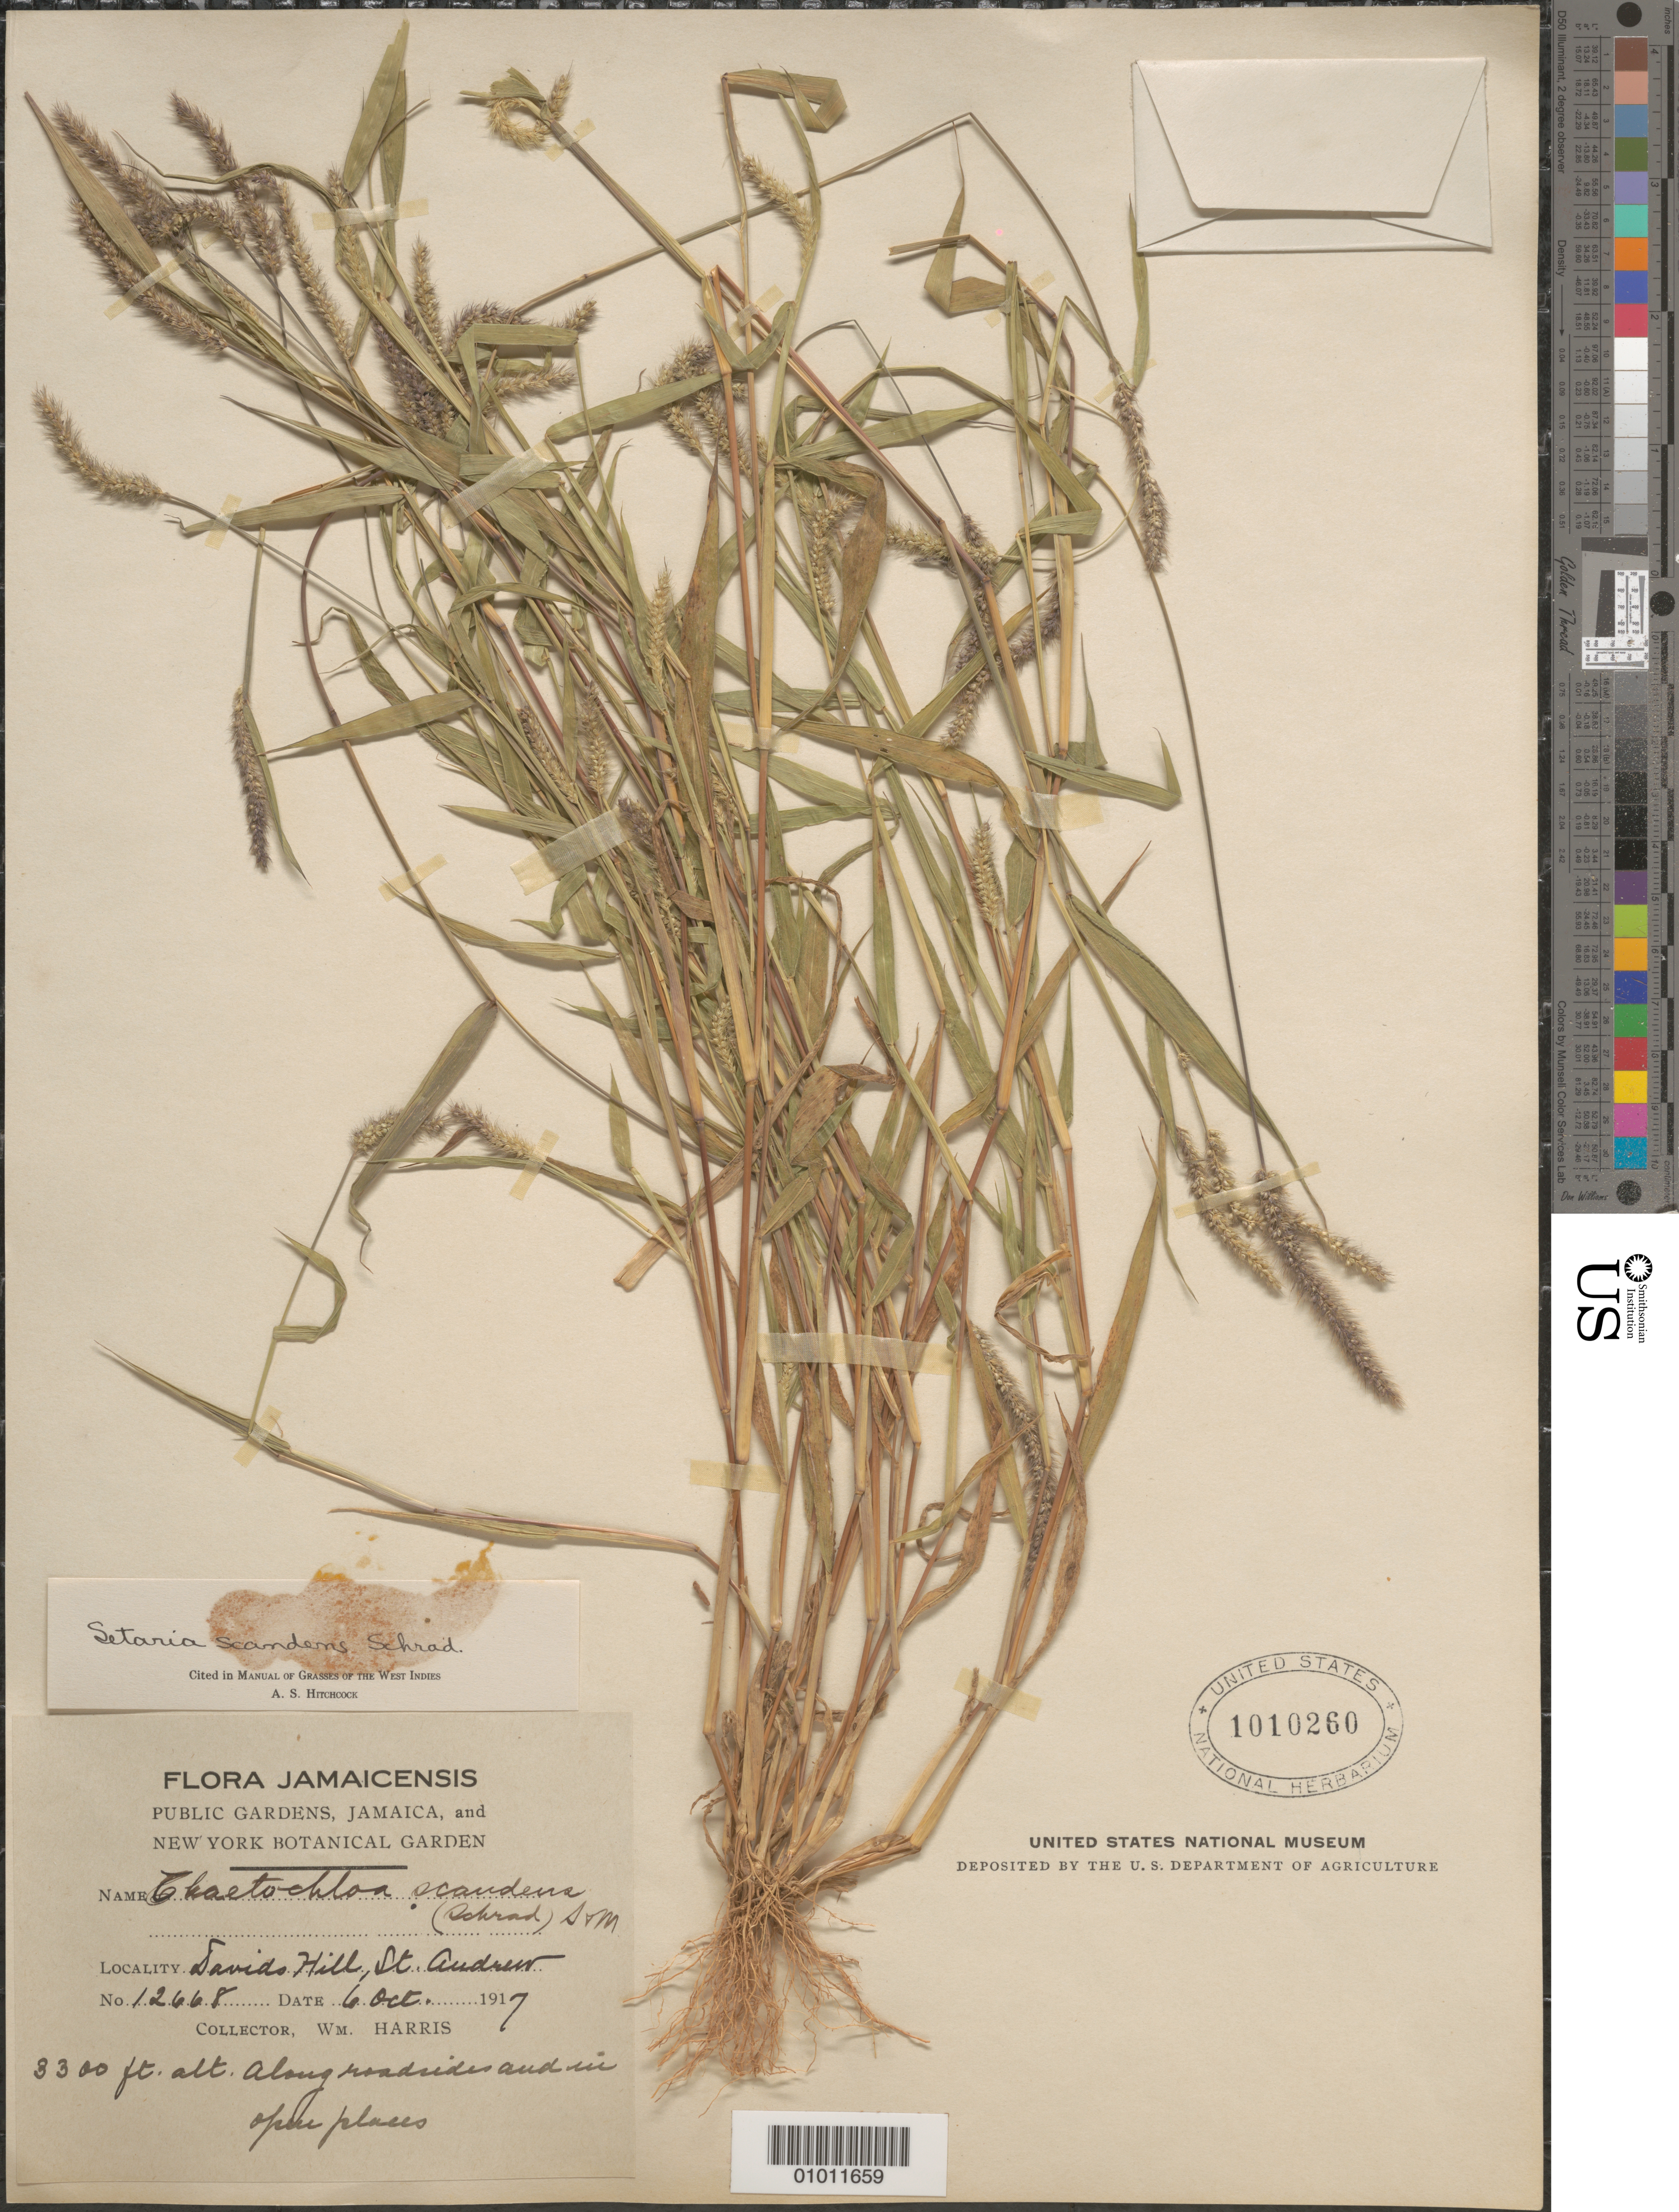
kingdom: Plantae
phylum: Tracheophyta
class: Liliopsida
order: Poales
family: Poaceae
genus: Setaria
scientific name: Setaria scandens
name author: Schrad.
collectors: W. H. Harris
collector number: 12668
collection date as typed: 06 Oct 1917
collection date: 1917-10-06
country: Jamaica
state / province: Saint Andrew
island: Jamaica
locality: Davids Hill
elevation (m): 1006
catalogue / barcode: US 1010260